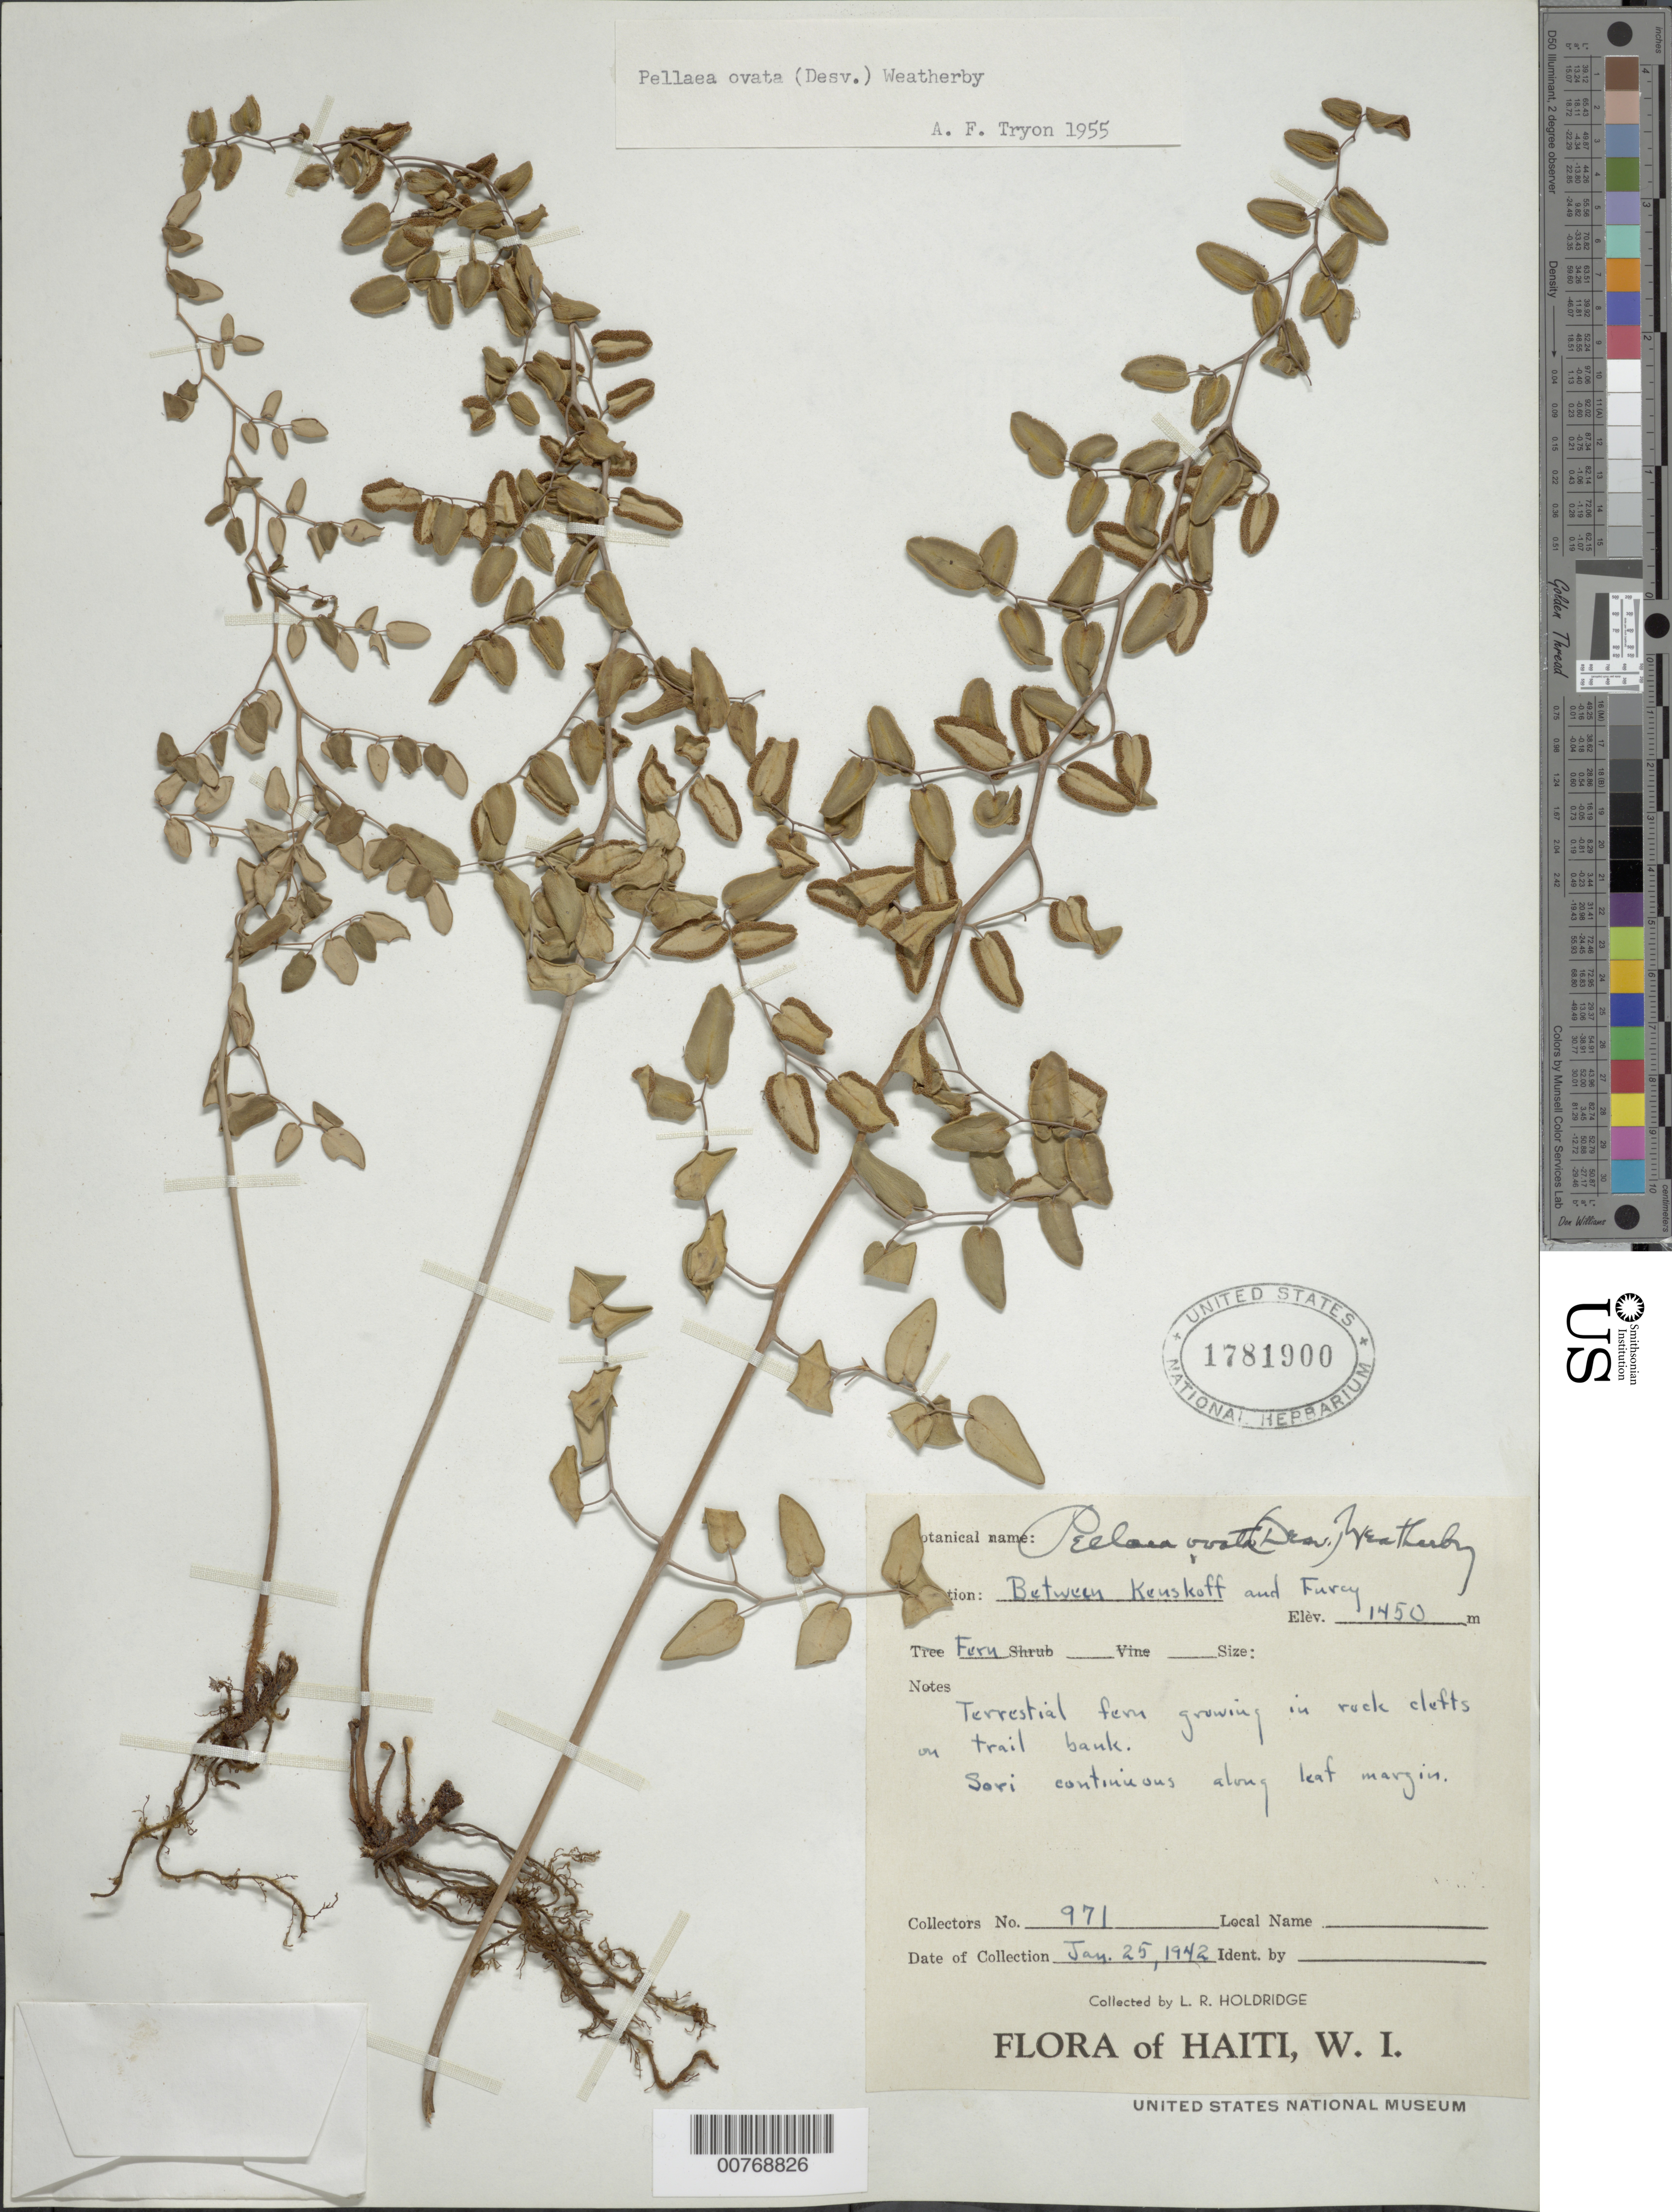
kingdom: Plantae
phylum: Tracheophyta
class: Polypodiopsida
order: Polypodiales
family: Pteridaceae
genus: Pellaea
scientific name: Pellaea ovata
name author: (Desv.) Weath.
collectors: L. Holdridge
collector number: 971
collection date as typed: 25 Jan 1942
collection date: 1942-01-25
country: Haiti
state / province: Ouest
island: Hispaniola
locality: Between Keuskoff and Furcy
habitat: In rock clefts on trail bank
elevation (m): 1450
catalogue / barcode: US 1781900